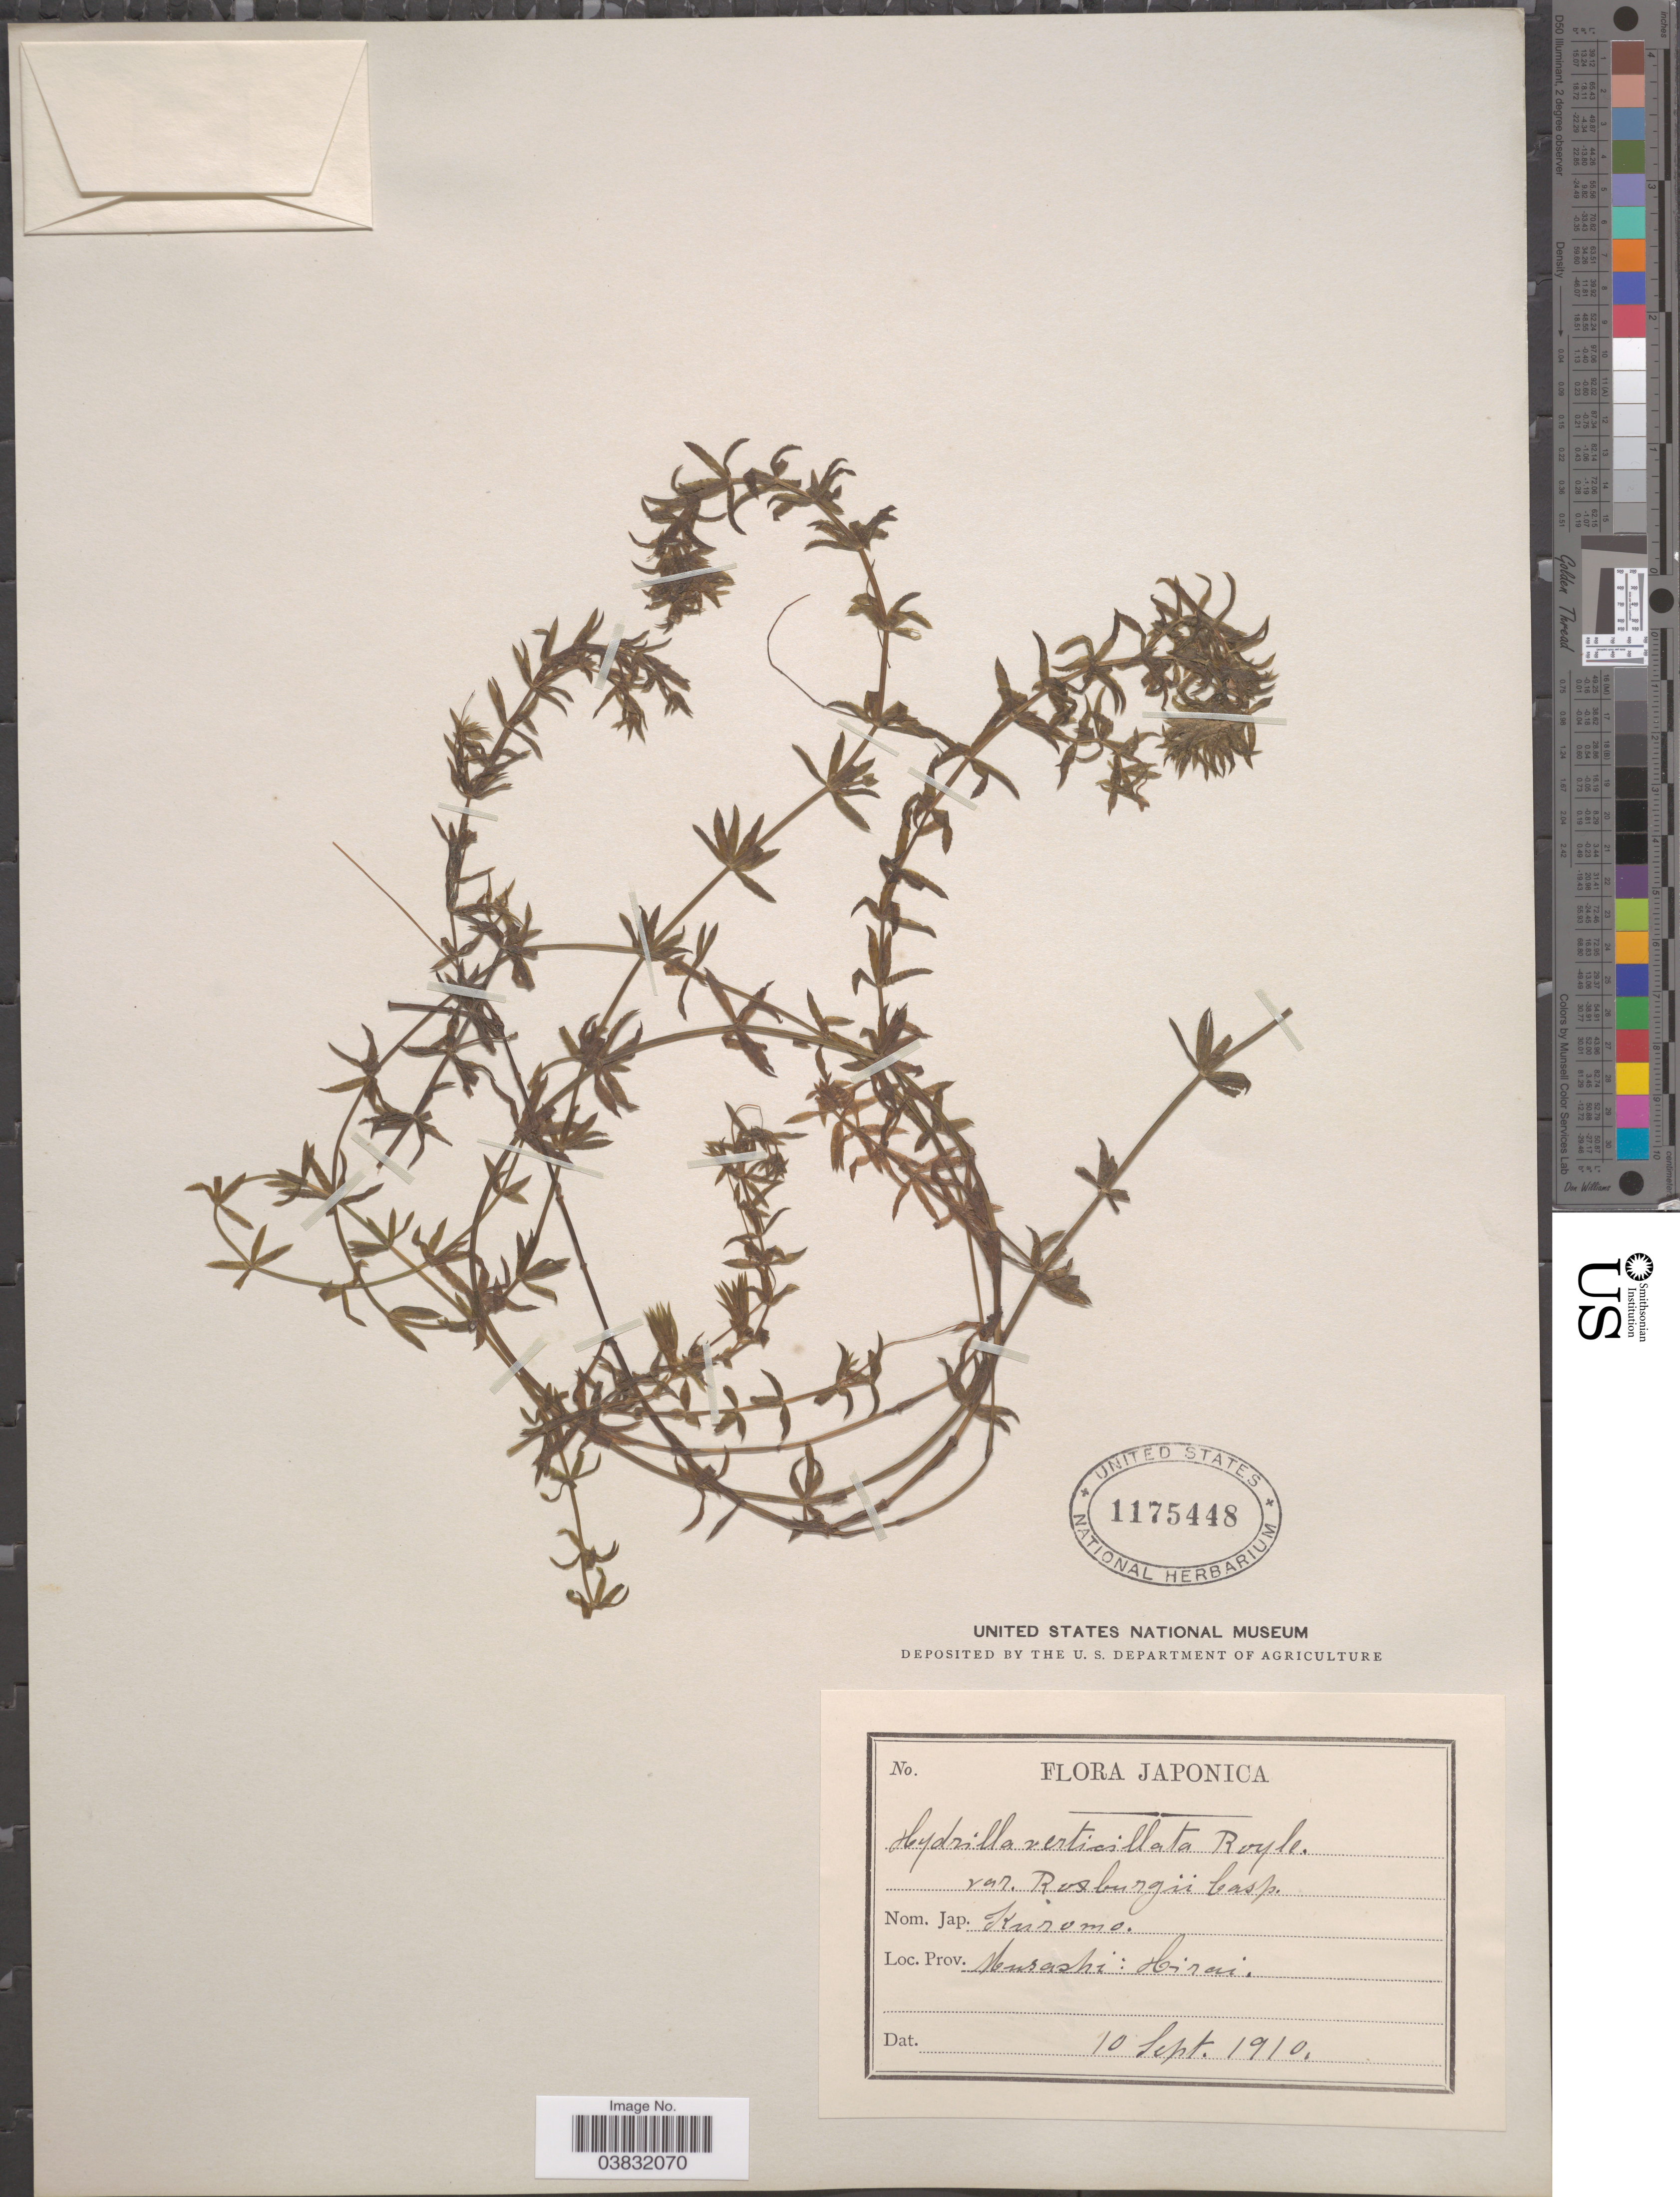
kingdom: Plantae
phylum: Tracheophyta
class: Liliopsida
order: Alismatales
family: Hydrocharitaceae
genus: Hydrilla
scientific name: Hydrilla verticillata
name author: (L. f.) Royle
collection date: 1910-09-10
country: Japan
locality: Prov. Musashi: Hirai.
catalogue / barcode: US 1175448